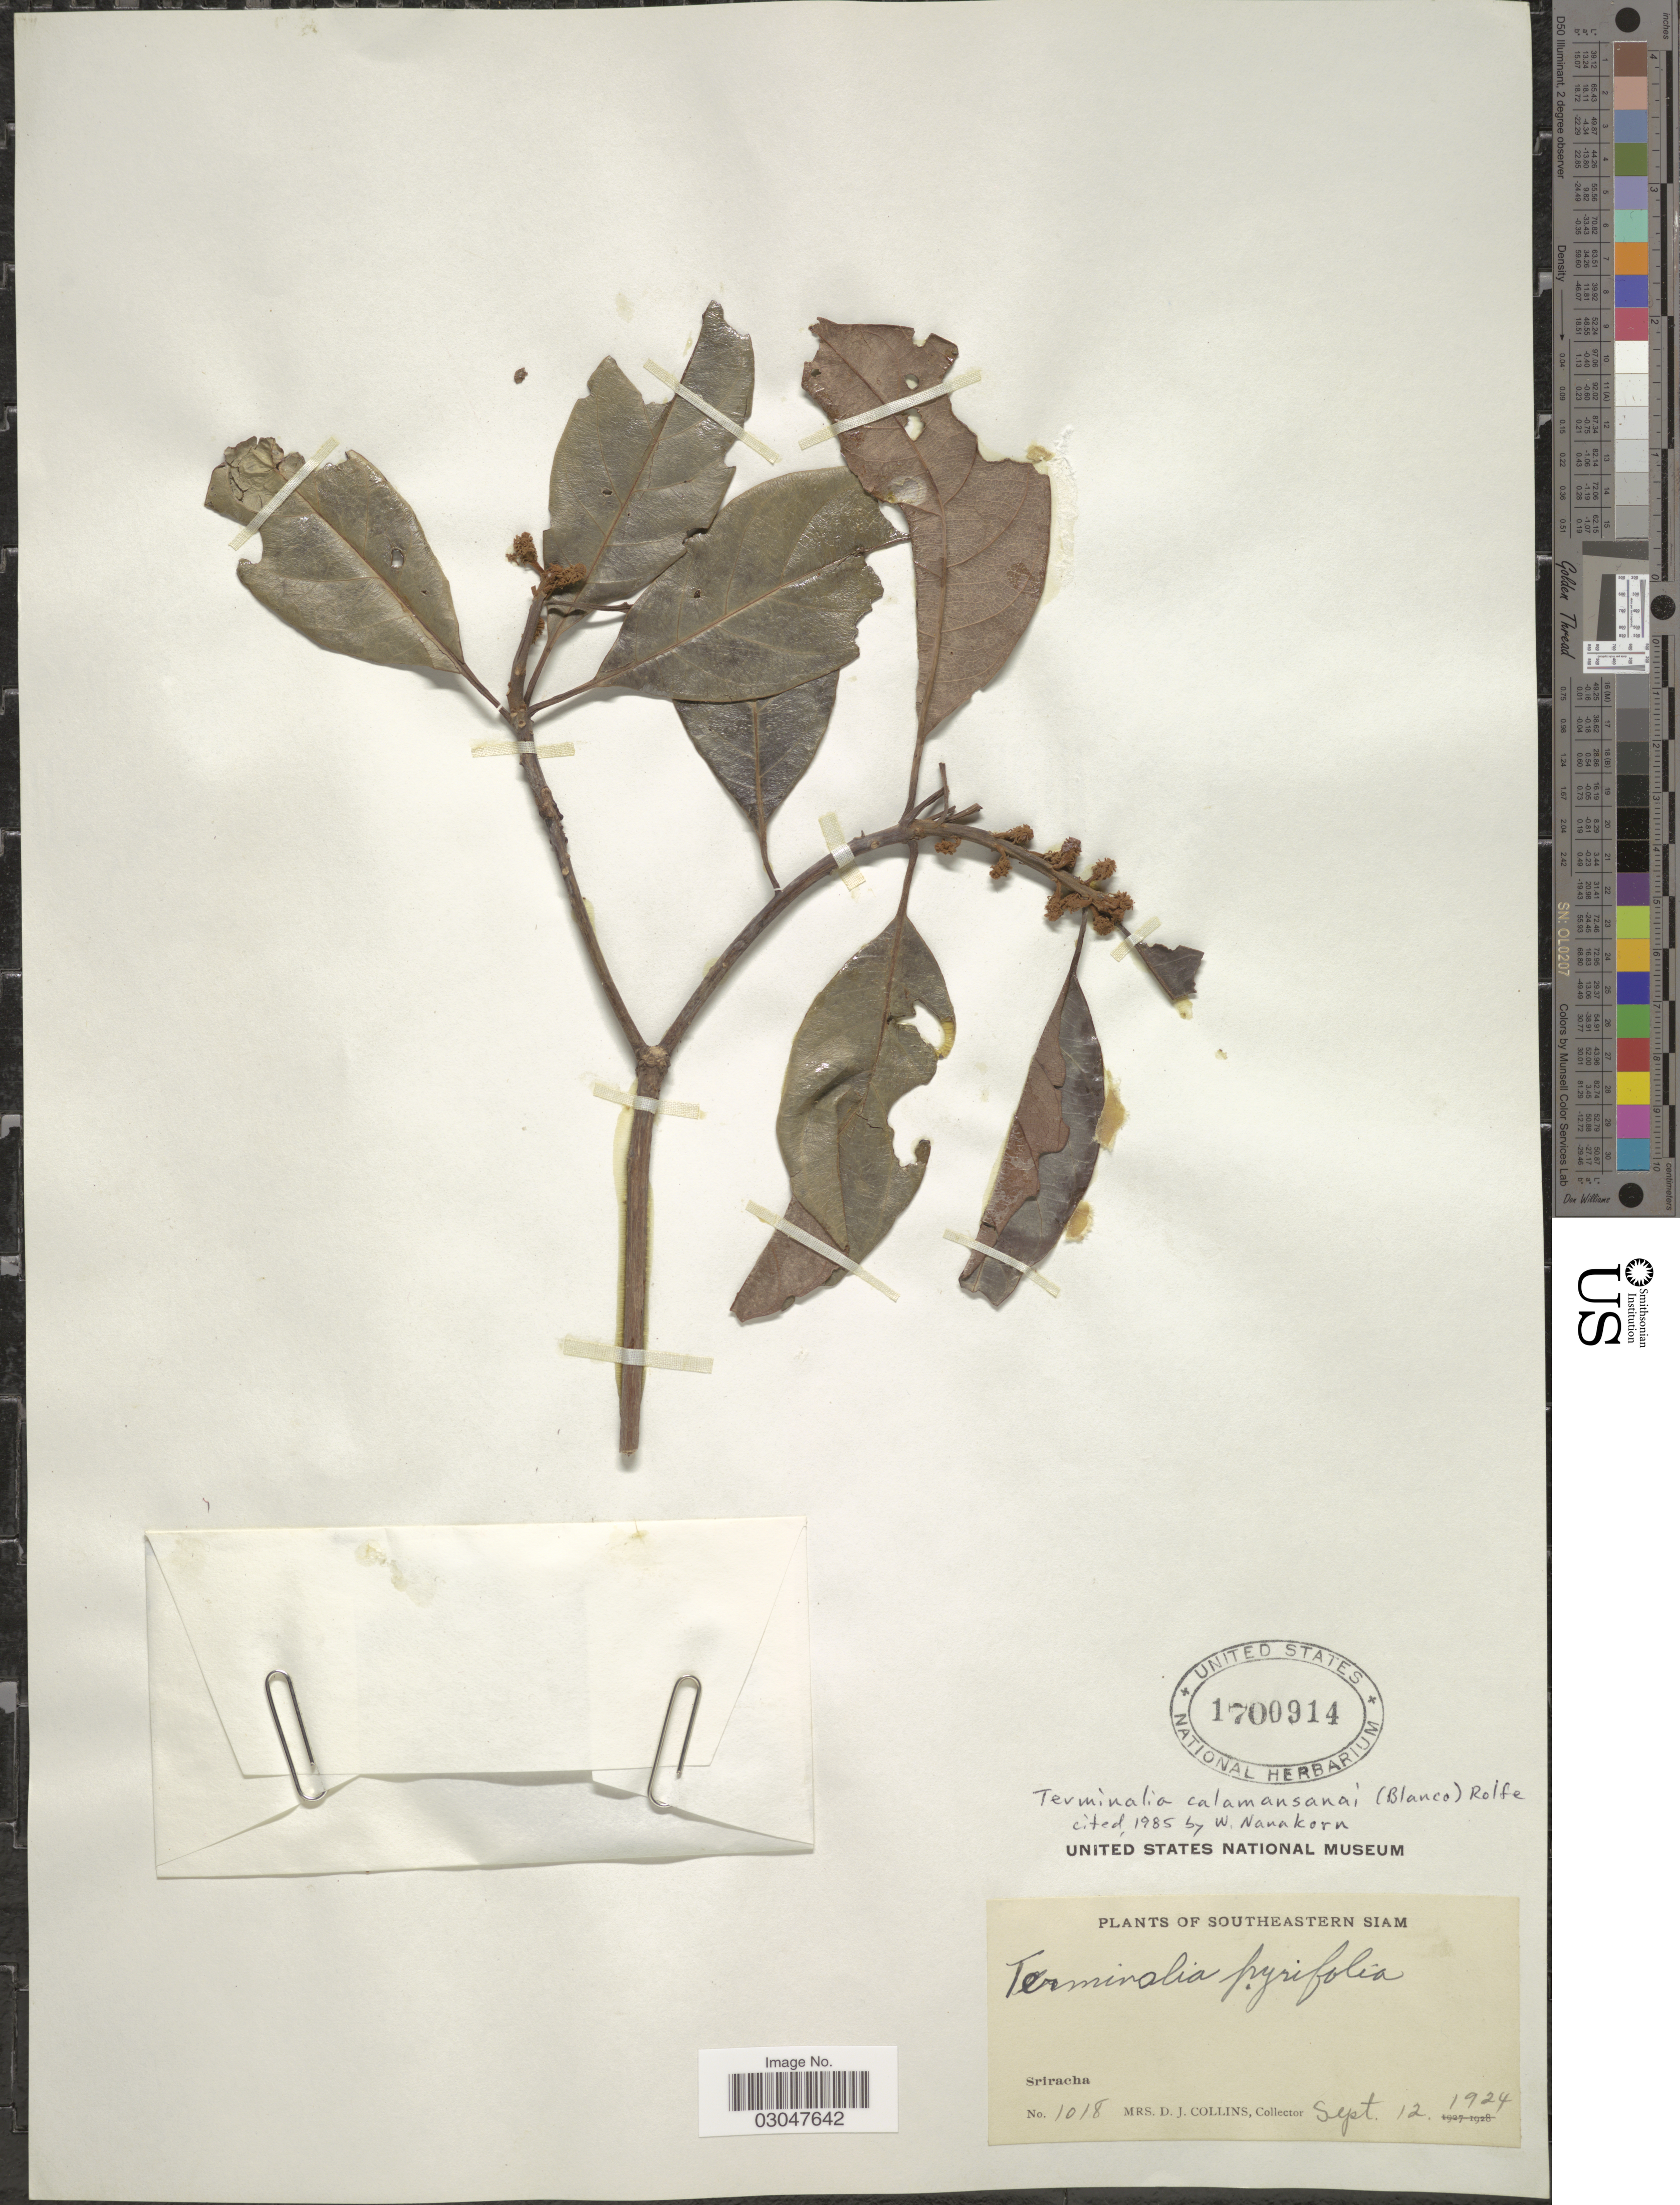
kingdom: Plantae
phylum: Tracheophyta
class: Magnoliopsida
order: Myrtales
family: Combretaceae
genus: Terminalia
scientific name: Terminalia calamansanai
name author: (Blanco) Rolfe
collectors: Mrs. D. J. Collins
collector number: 1018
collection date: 1924-09-12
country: Thailand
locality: Southeastern Siam. Sriracha.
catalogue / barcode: US 1700914